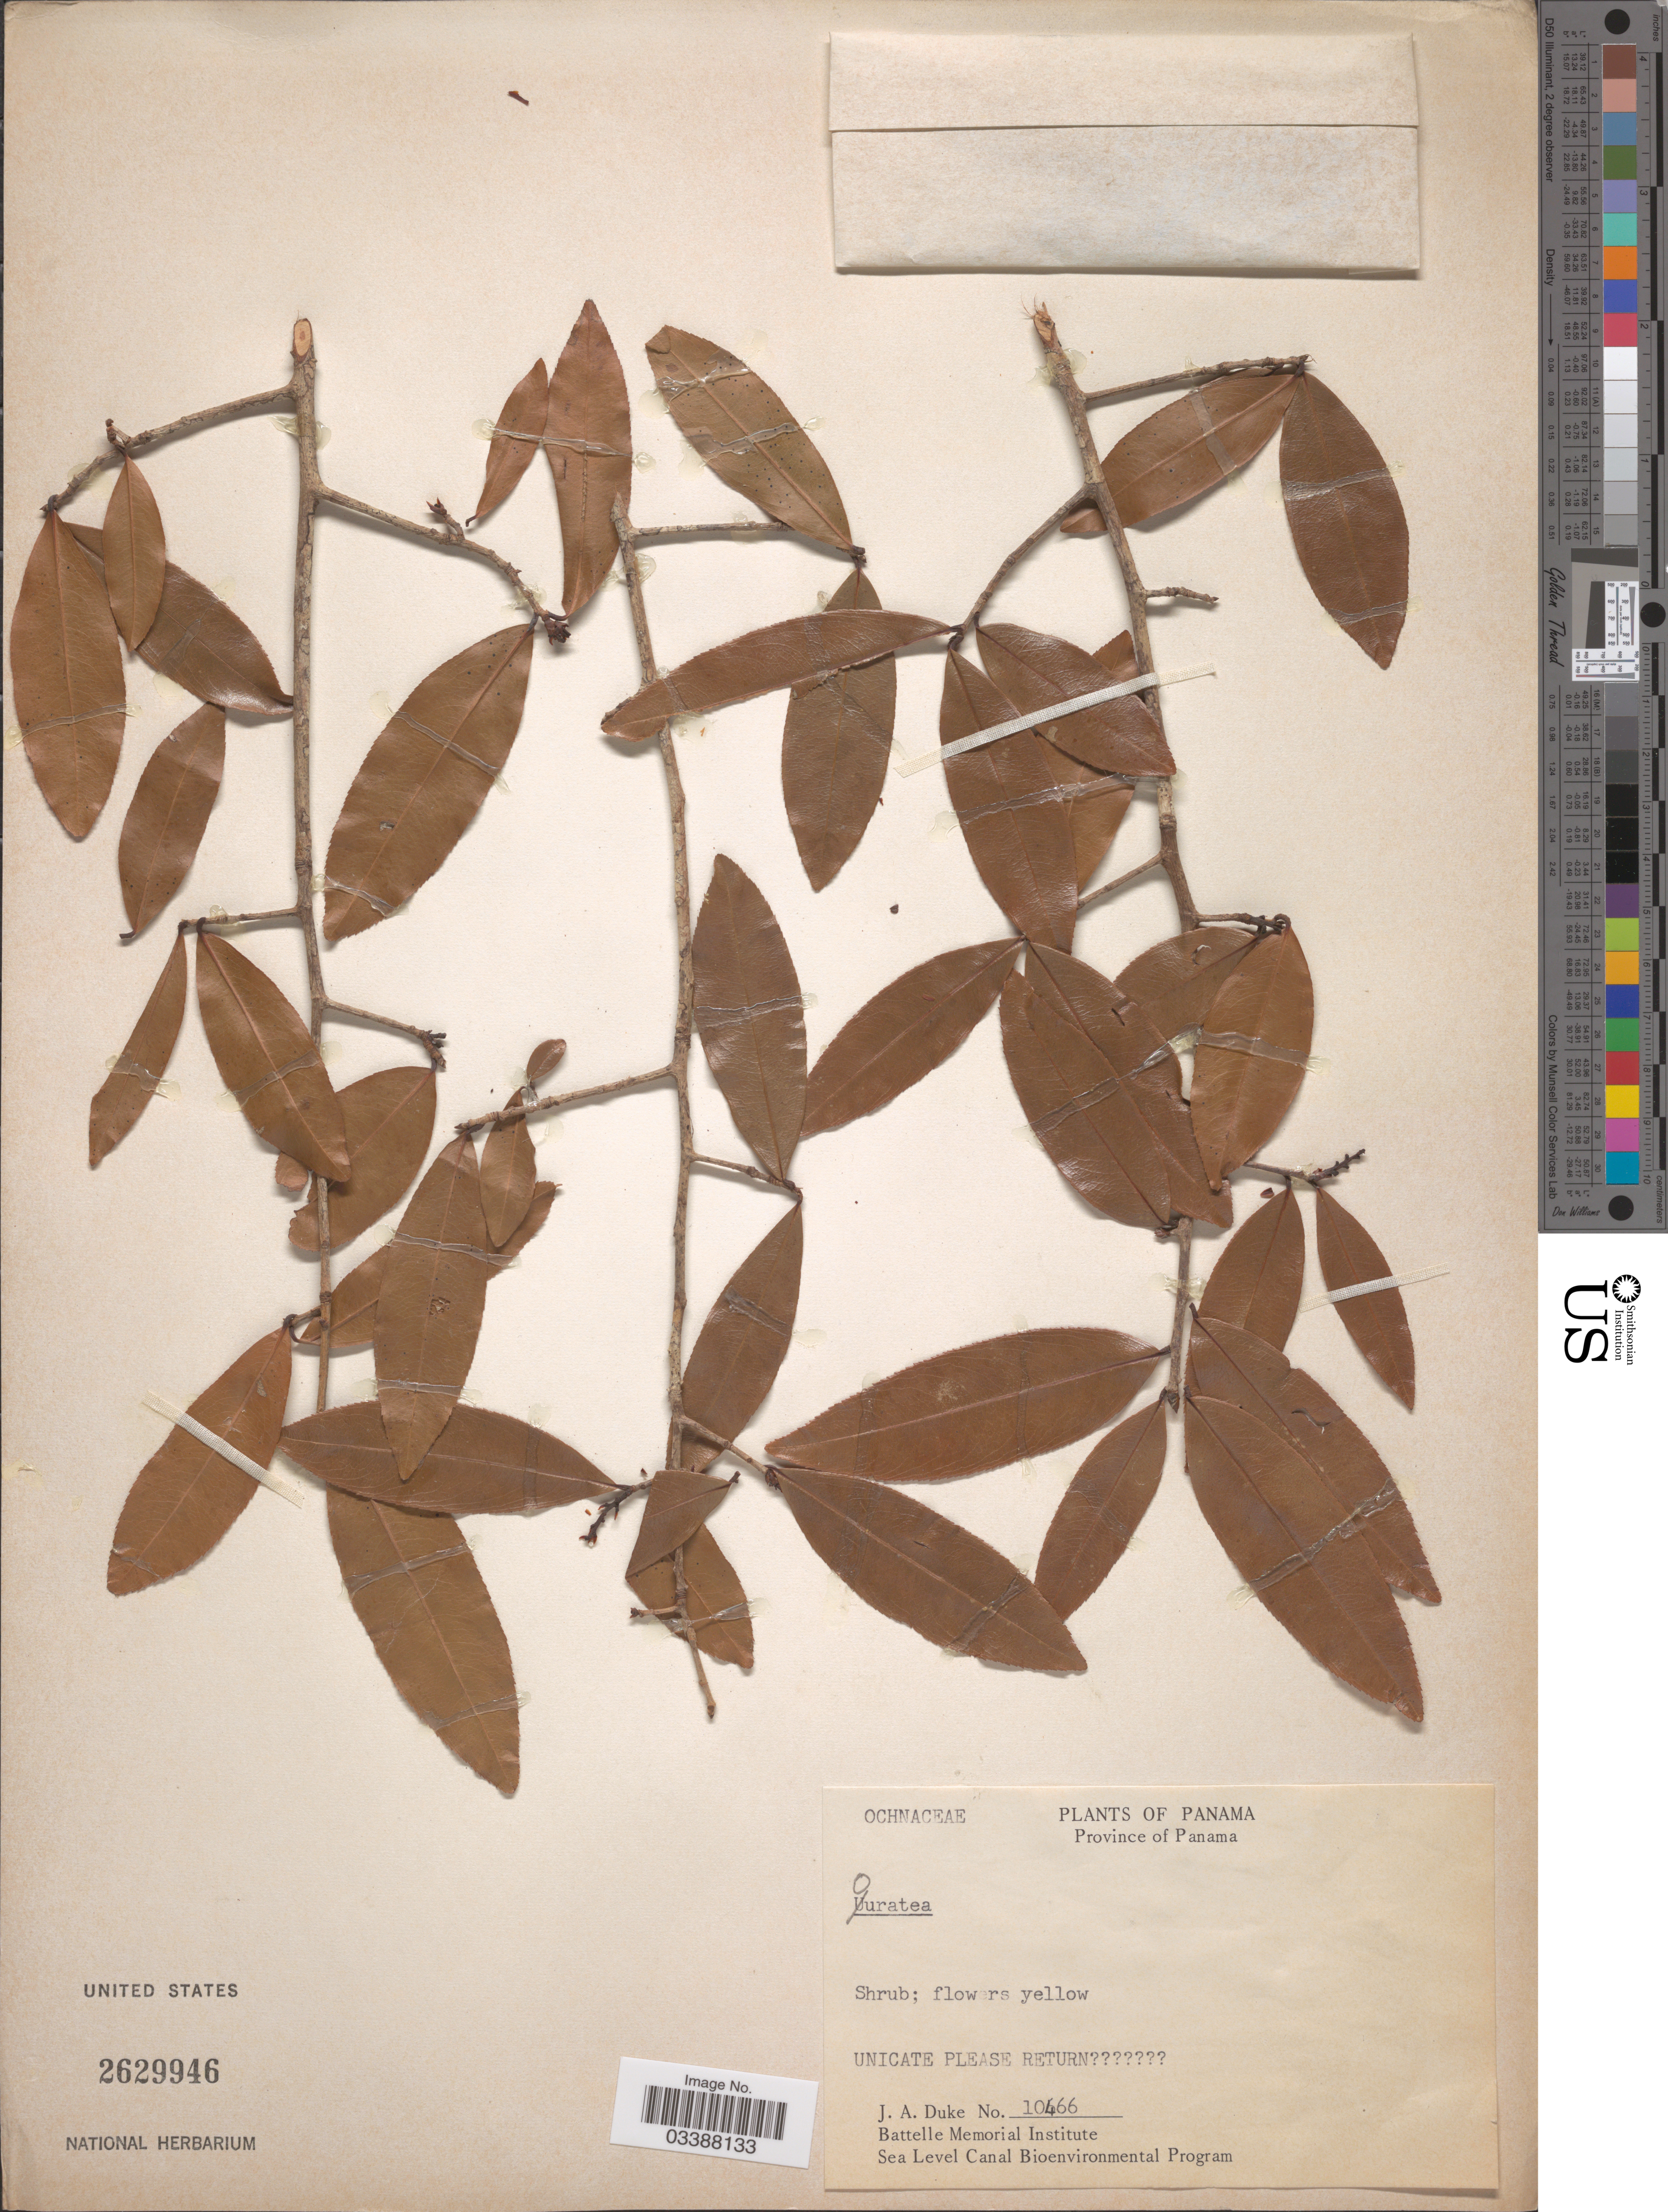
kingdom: Plantae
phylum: Tracheophyta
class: Magnoliopsida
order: Malpighiales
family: Ochnaceae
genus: Ouratea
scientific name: Ouratea sp.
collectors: J. A. Duke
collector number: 10466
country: Panama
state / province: Panamá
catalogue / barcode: US 2629946